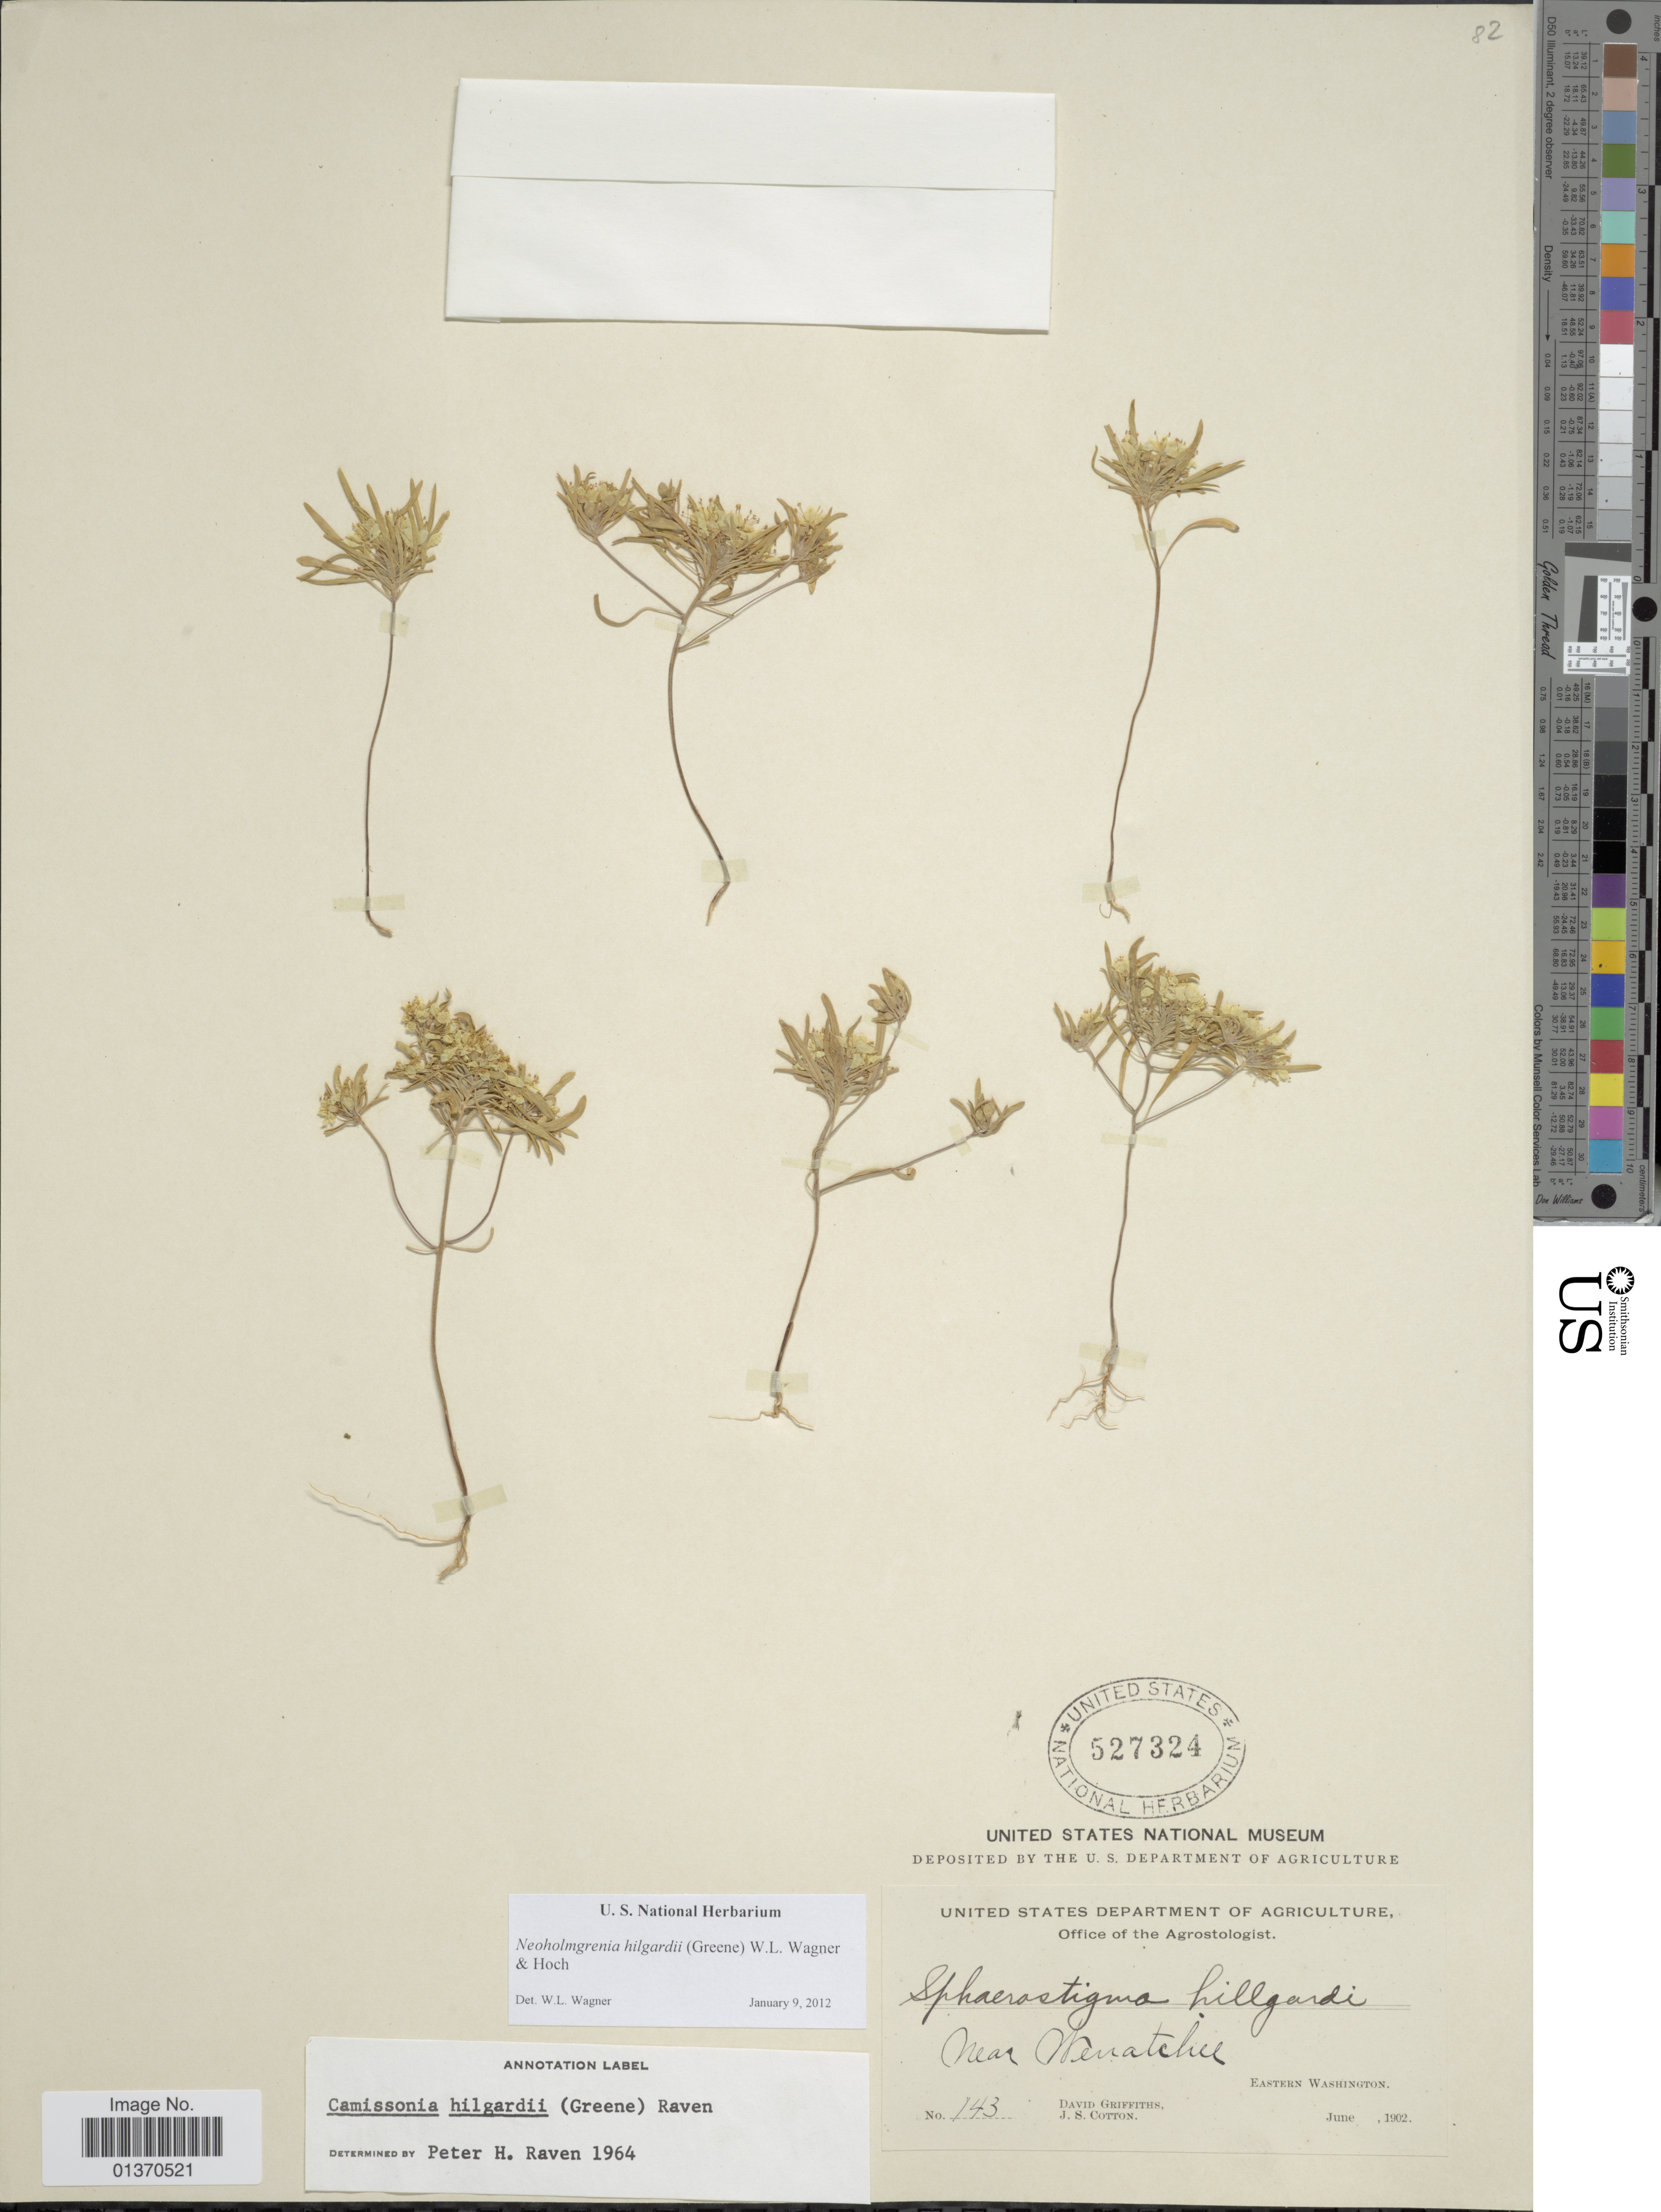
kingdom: Plantae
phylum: Tracheophyta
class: Magnoliopsida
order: Myrtales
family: Onagraceae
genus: Neoholmgrenia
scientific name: Neoholmgrenia hilgardii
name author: (Greene) W.L. Wagner & Hoch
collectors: D. Griffiths & J. S. Cotton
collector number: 143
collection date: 1902-06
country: United States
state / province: Washington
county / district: Chelan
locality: Near Wenatchee, Eastern Washington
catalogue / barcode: US 527324